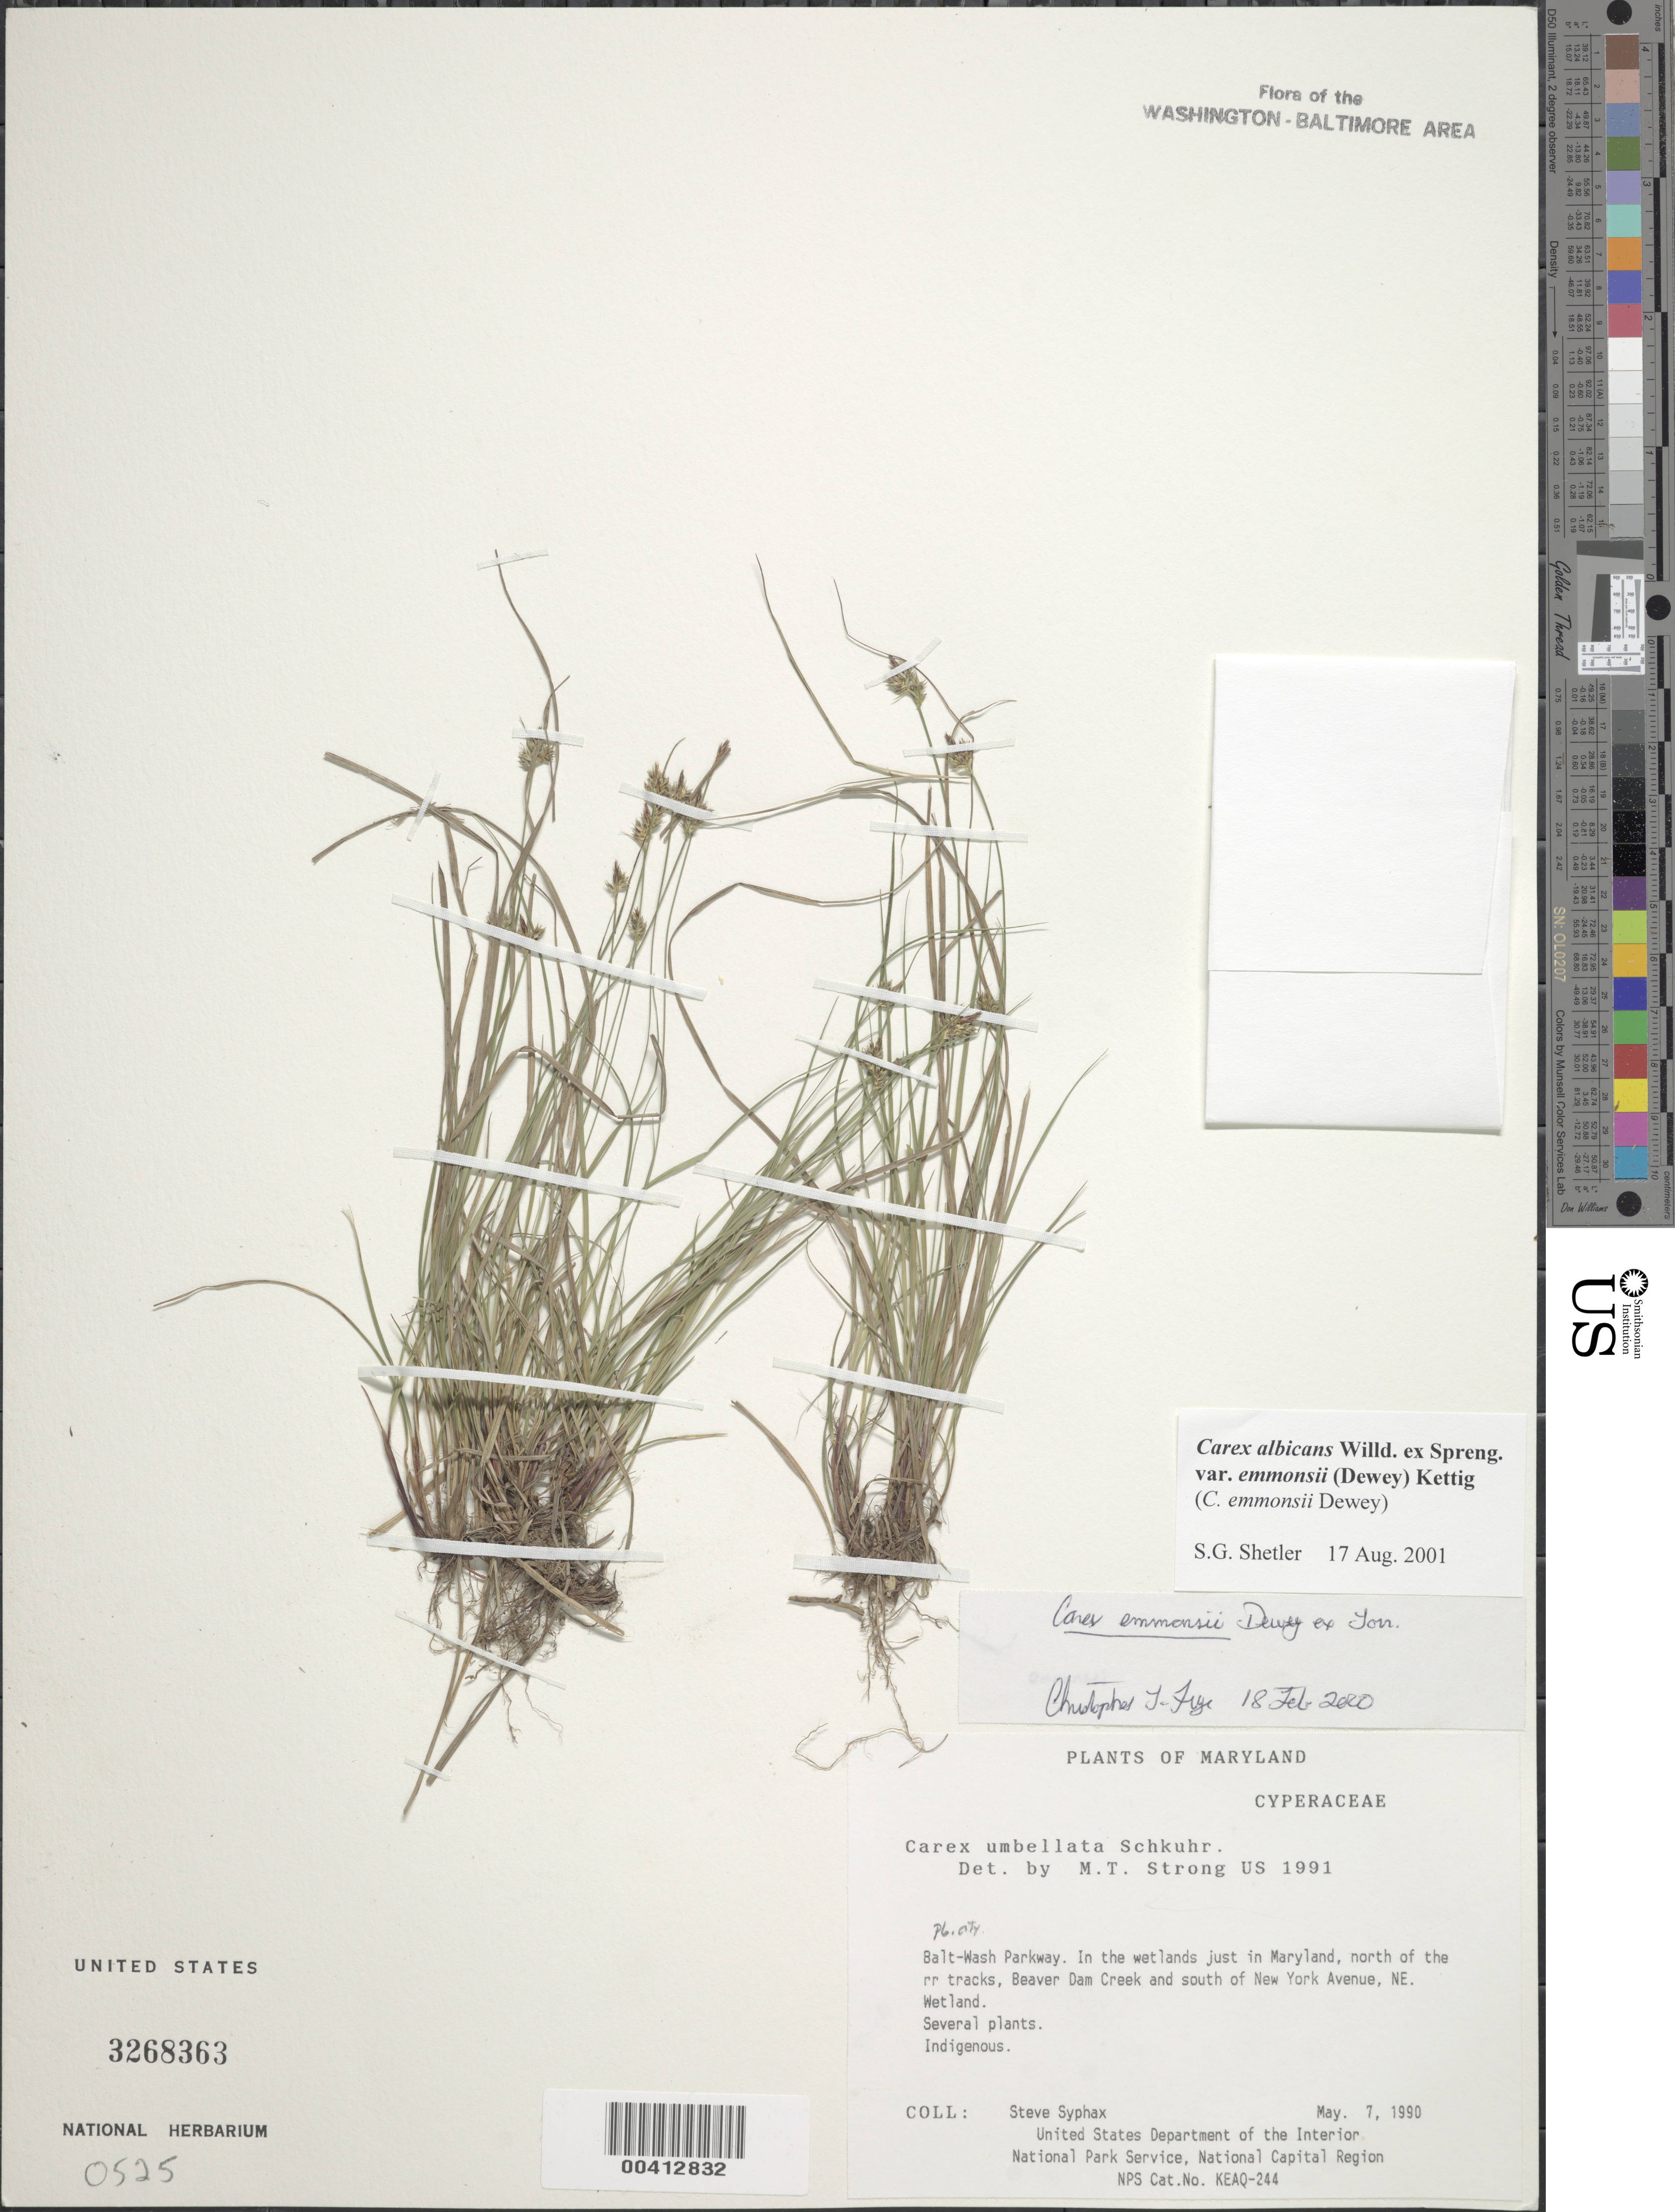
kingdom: Plantae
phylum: Tracheophyta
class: Liliopsida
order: Poales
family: Cyperaceae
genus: Carex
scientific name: Carex emmonsii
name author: Dewey ex Torr.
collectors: S. Syphax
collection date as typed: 07 May 1990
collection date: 1990-05-07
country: United States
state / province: Maryland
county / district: Prince George's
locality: Baltimore Washington Parkway. N of the RR Tracks. Beaver Dam Creek and south of New York Ave., NE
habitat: Wetlands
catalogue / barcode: US 3268363